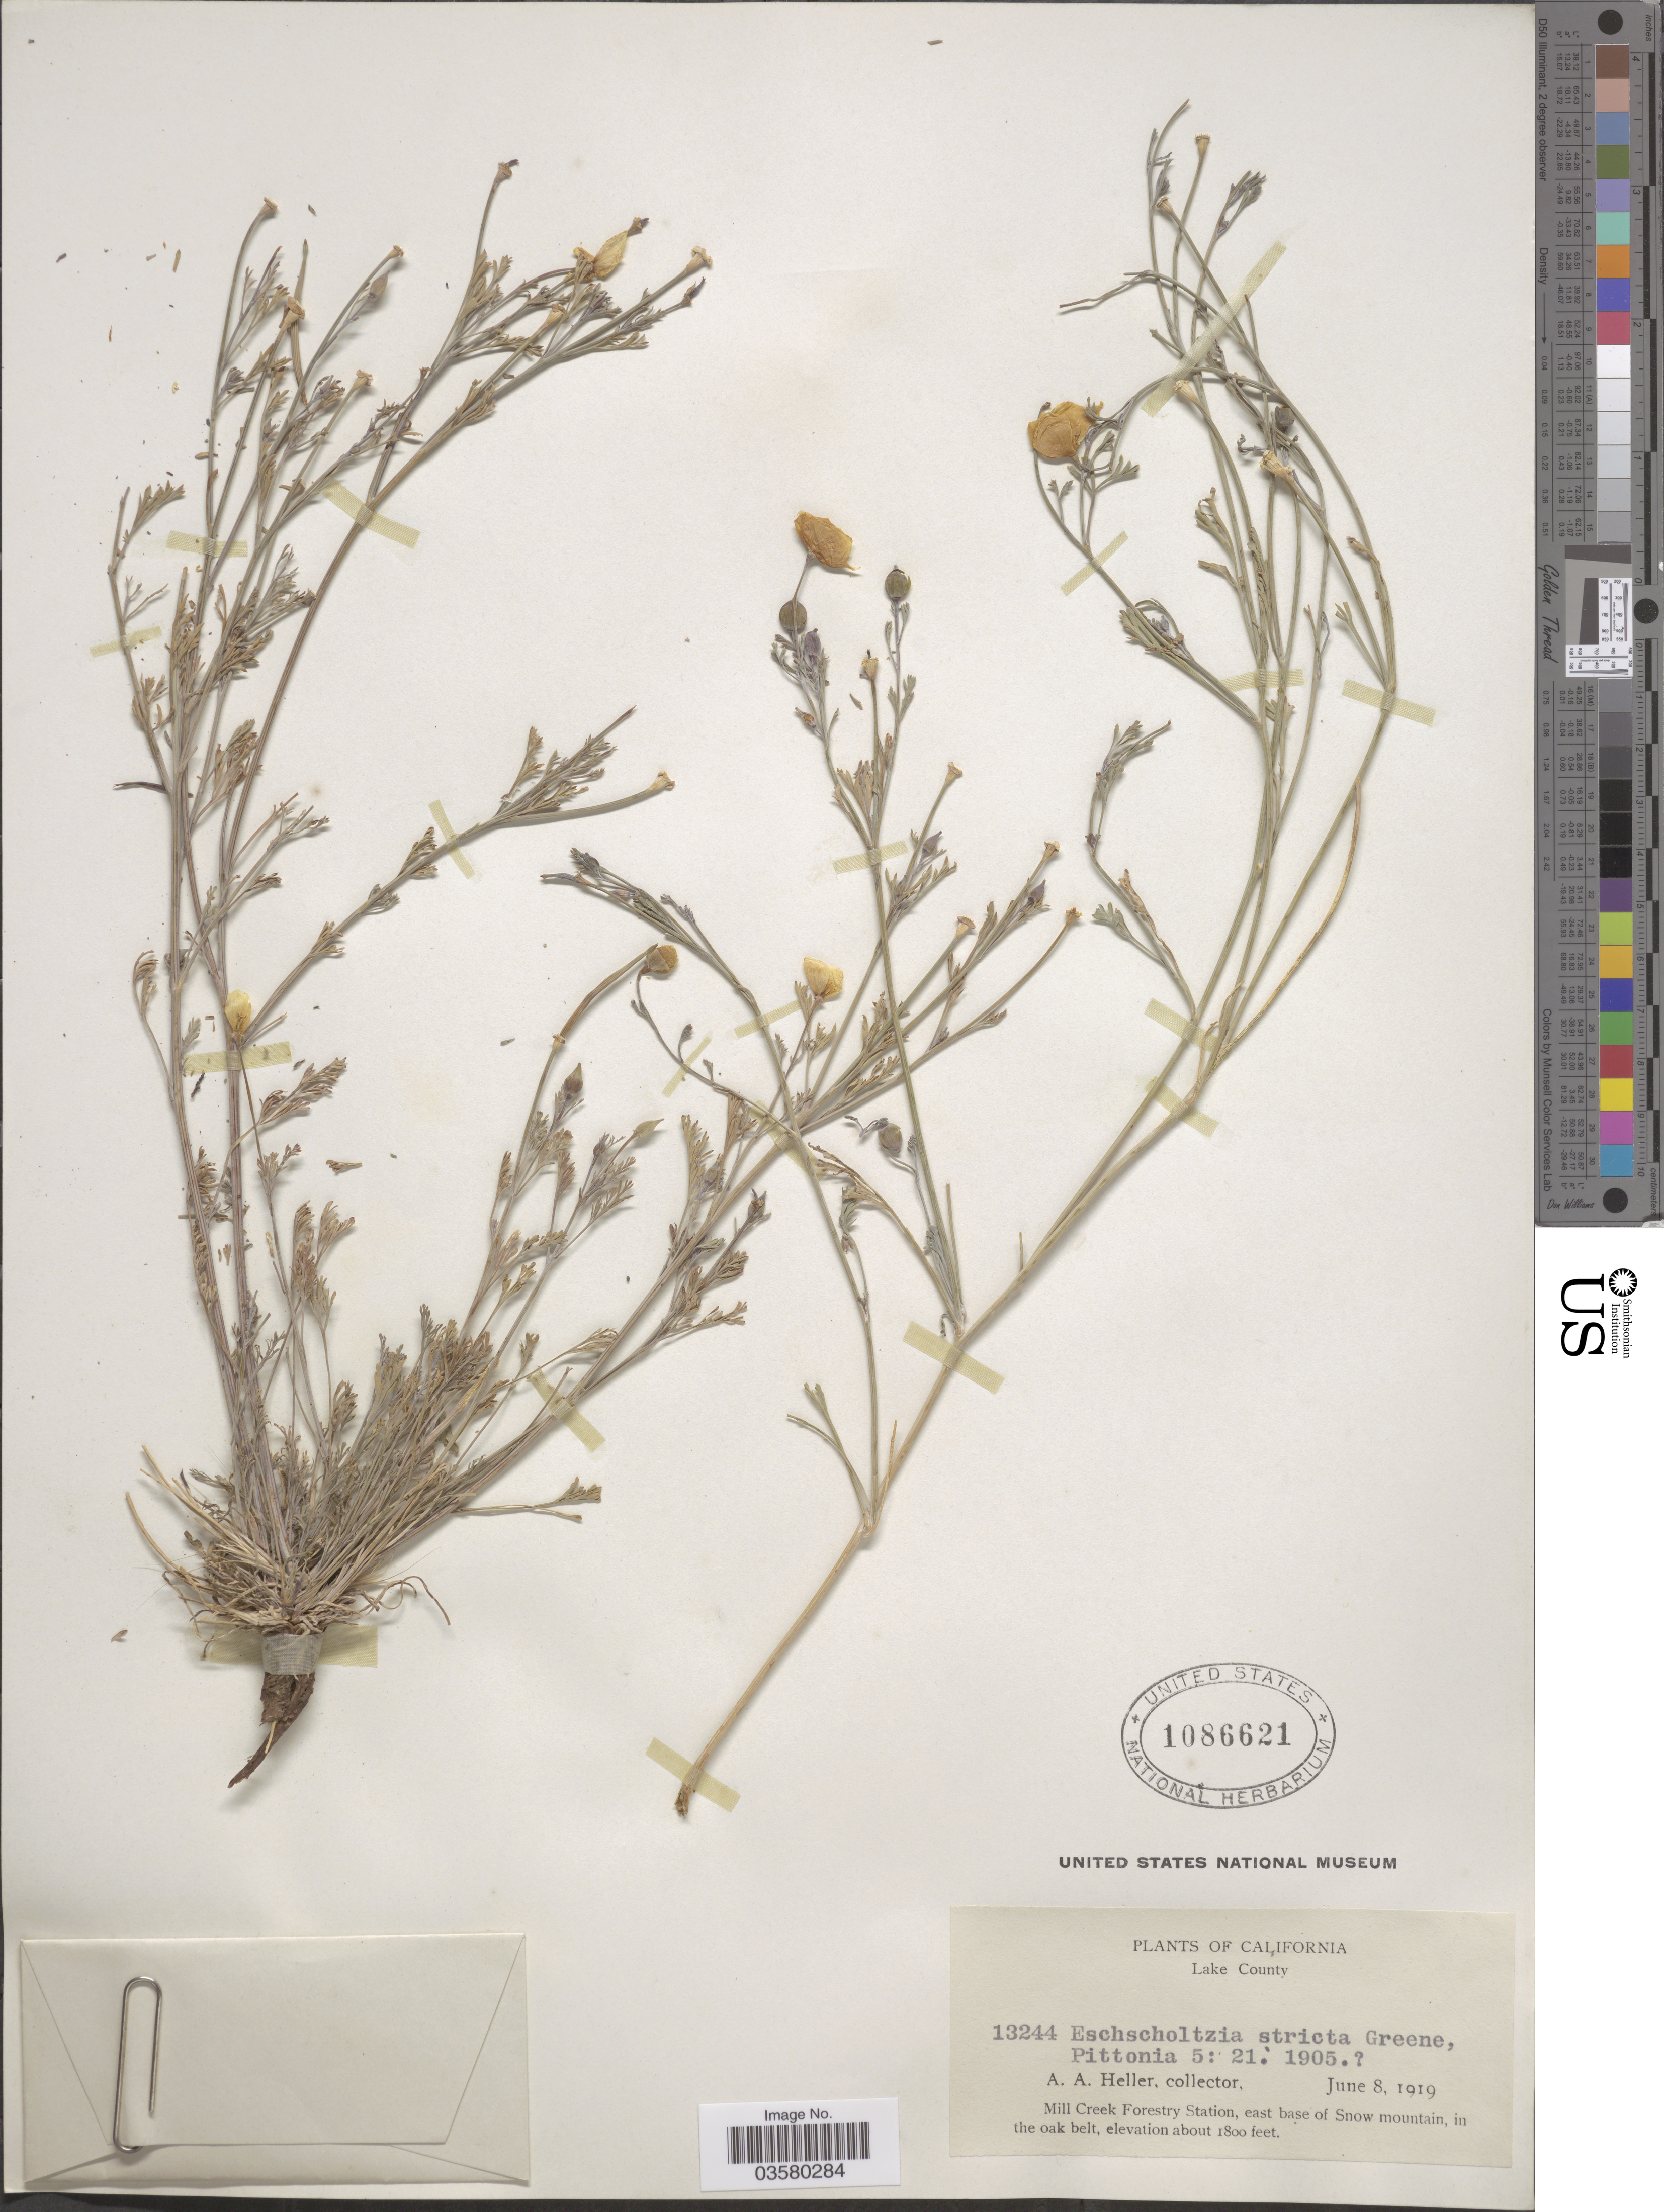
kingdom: Plantae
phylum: Tracheophyta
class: Magnoliopsida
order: Ranunculales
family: Papaveraceae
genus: Eschscholzia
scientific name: Eschscholzia californica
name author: Cham.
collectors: A. A. Heller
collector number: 13244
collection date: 1919-06-08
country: United States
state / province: California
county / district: Lake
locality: Lake County. Mill Creek Forestry Station, east base of Snow mountain, in the oak belt.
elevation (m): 549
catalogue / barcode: US 1086621